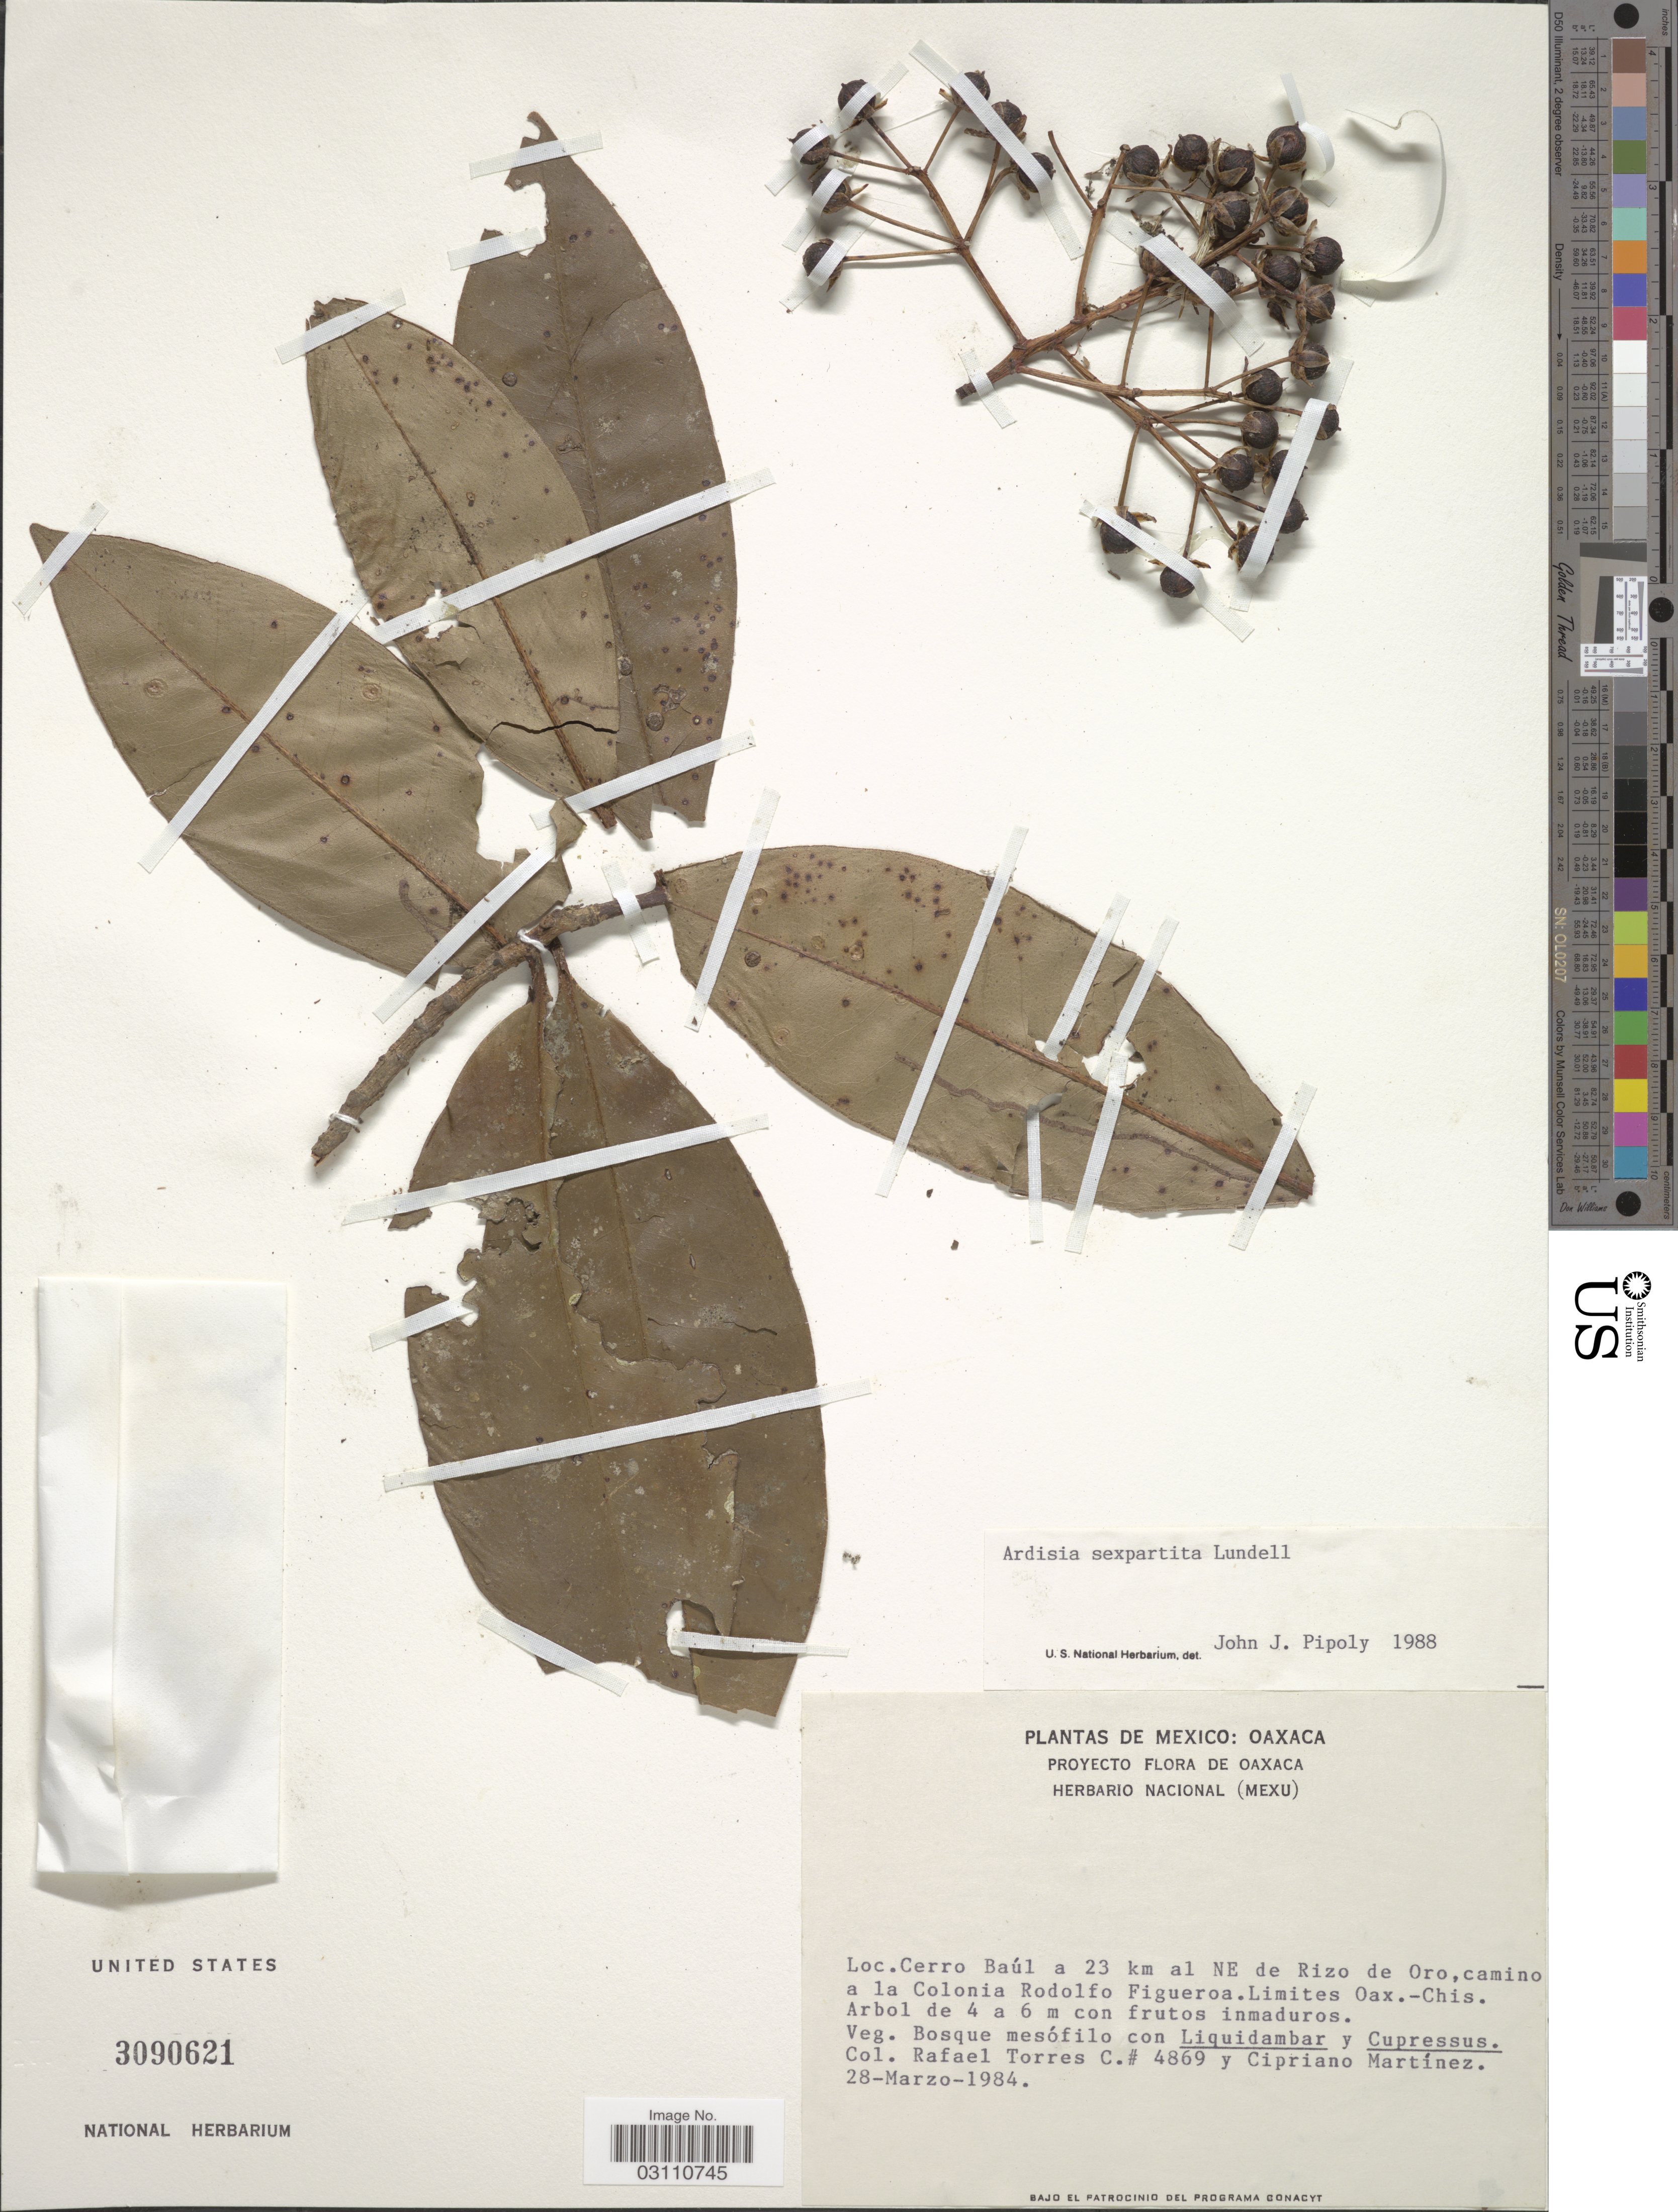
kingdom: Plantae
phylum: Tracheophyta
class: Magnoliopsida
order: Ericales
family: Primulaceae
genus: Ardisia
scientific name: Ardisia sexpartita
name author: Lundell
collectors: R. Torres C. & C. Martínez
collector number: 4869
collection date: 1984-03-28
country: Mexico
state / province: Oaxaca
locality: Cerro Baúl a 23 km al NE de Rizo de Oro, camino a la Colonia Rodolfo Figueroa. Limites Oax.-Chis.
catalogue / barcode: US 3090621